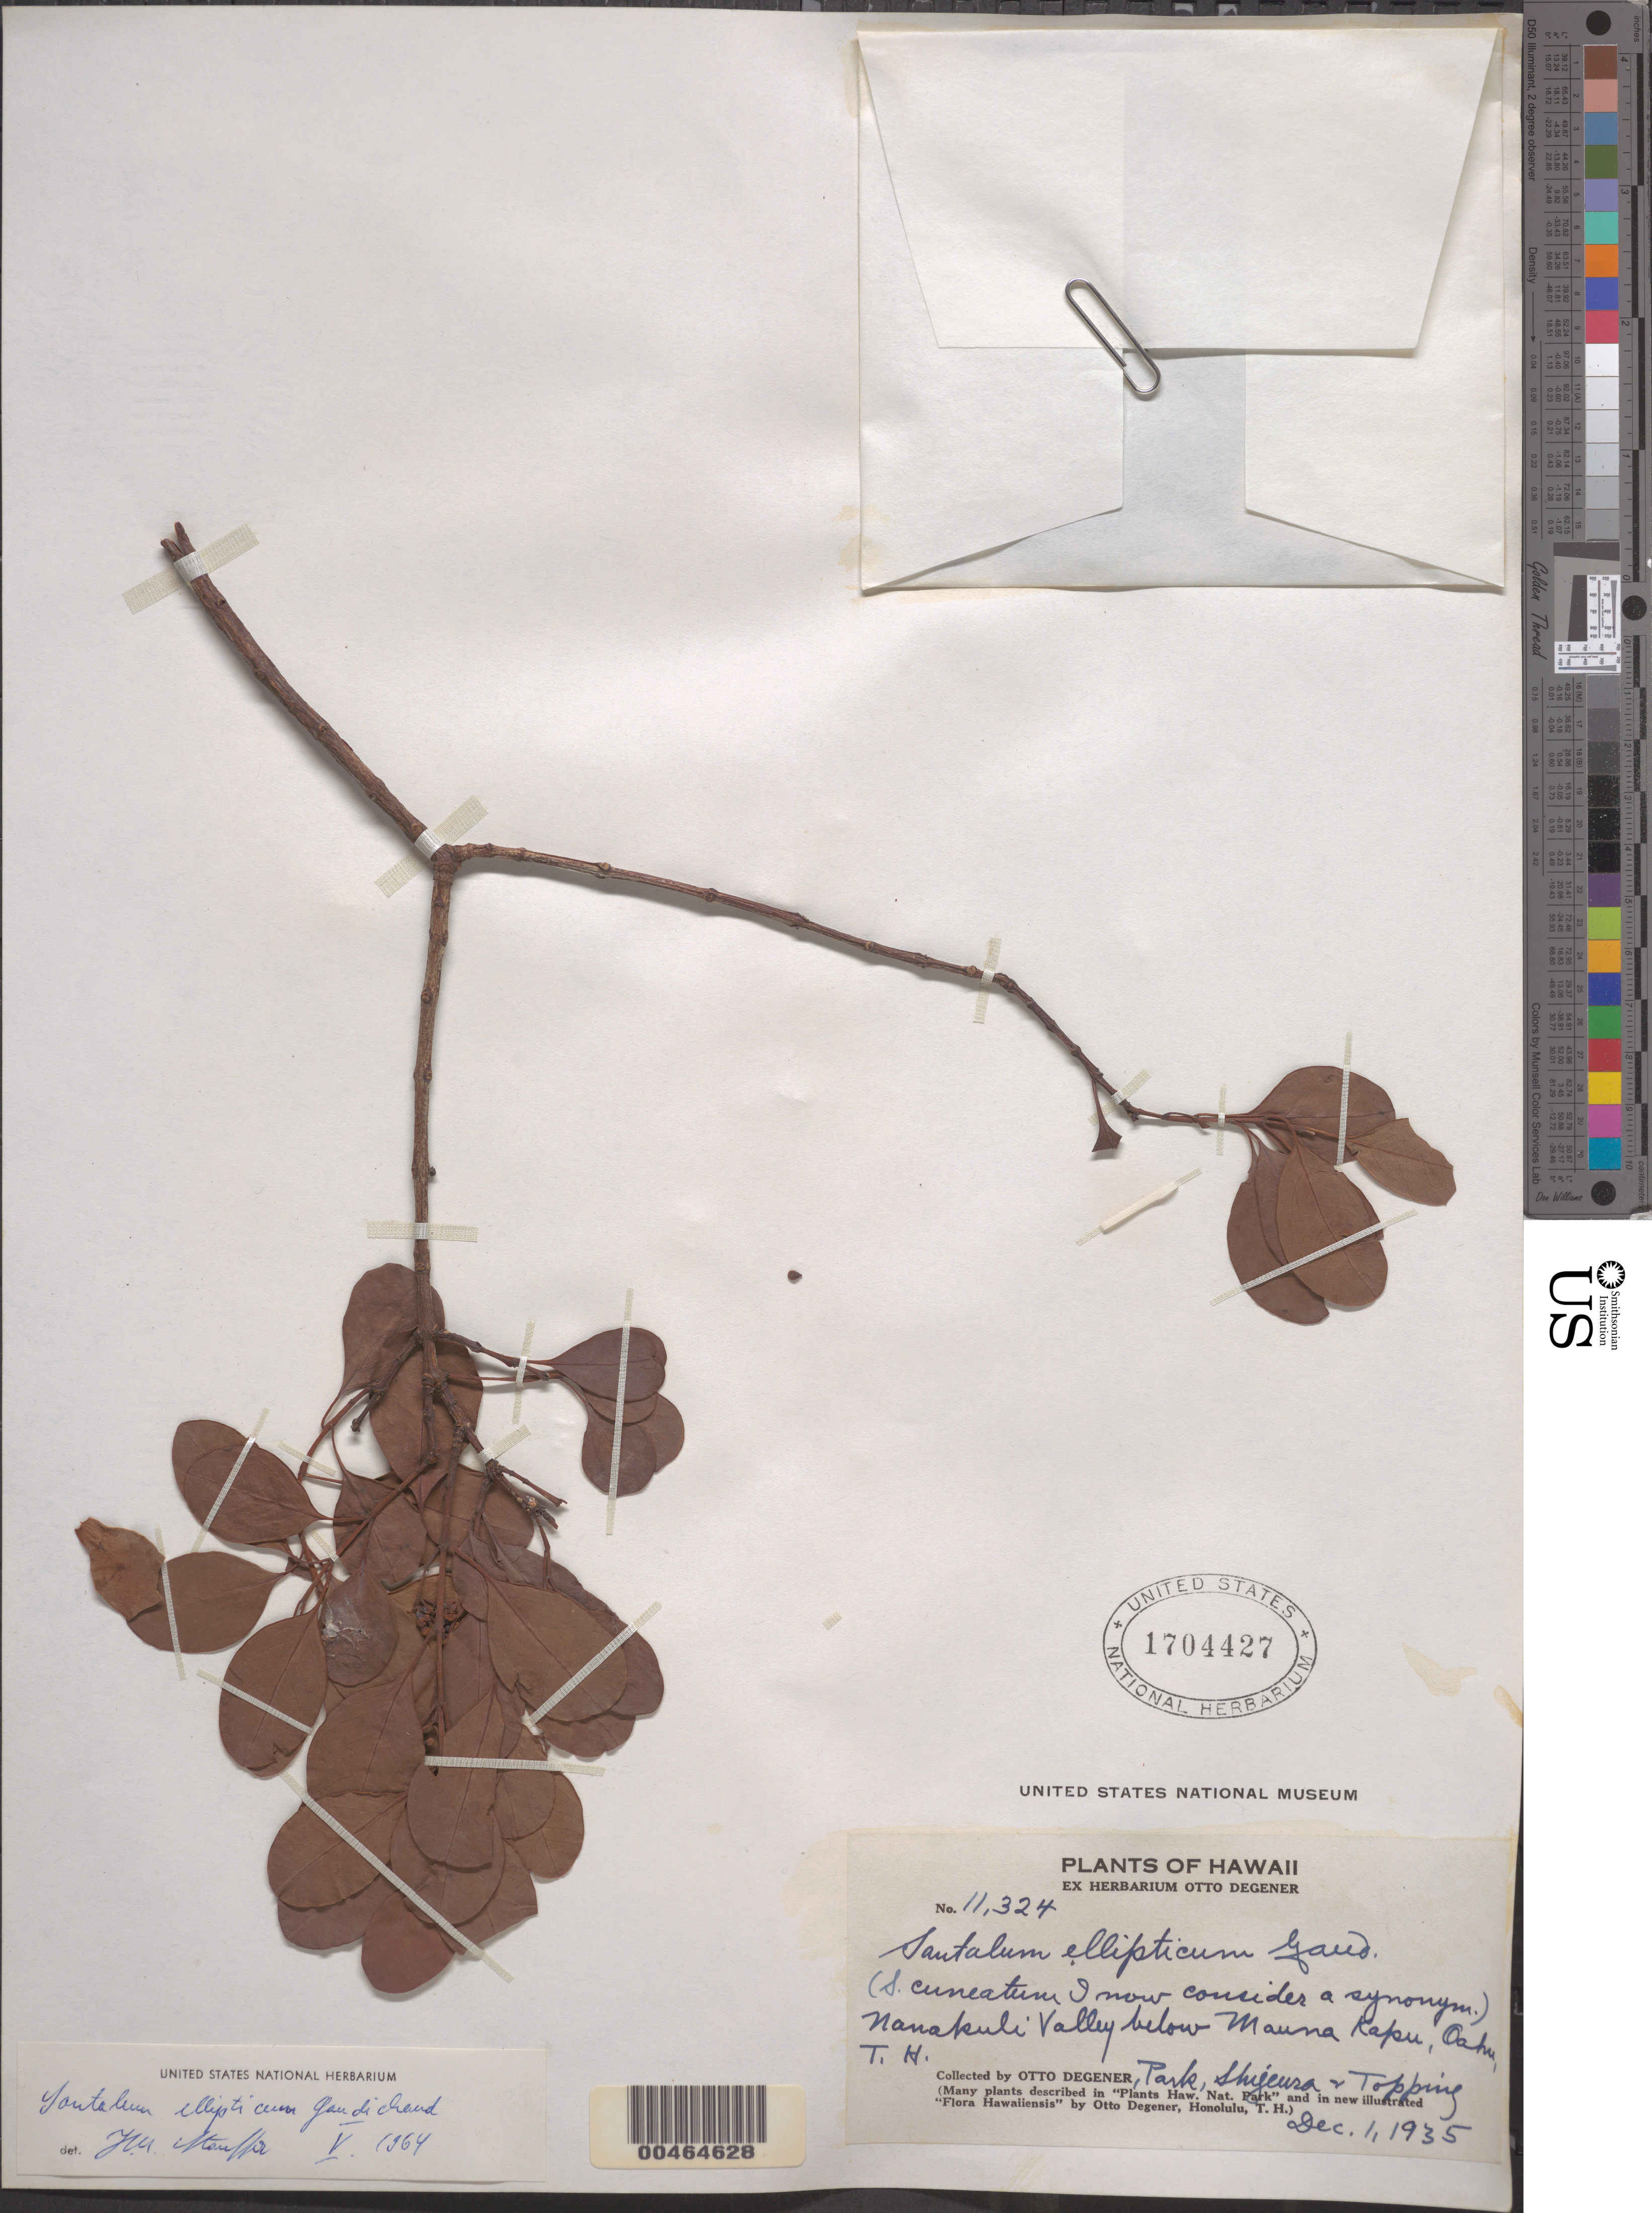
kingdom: Plantae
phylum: Tracheophyta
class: Magnoliopsida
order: Santalales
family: Santalaceae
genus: Santalum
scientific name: Santalum ellipticum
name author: Gaudich.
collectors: O. Degener, Park, Shigeura & D. L. Topping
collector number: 11324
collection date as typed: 1 Dec 1935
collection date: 1935-12-01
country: United States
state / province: Hawaii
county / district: Honolulu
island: Oahu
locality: Nanakuli Valley below Mauna Kapu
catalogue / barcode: US 1704427